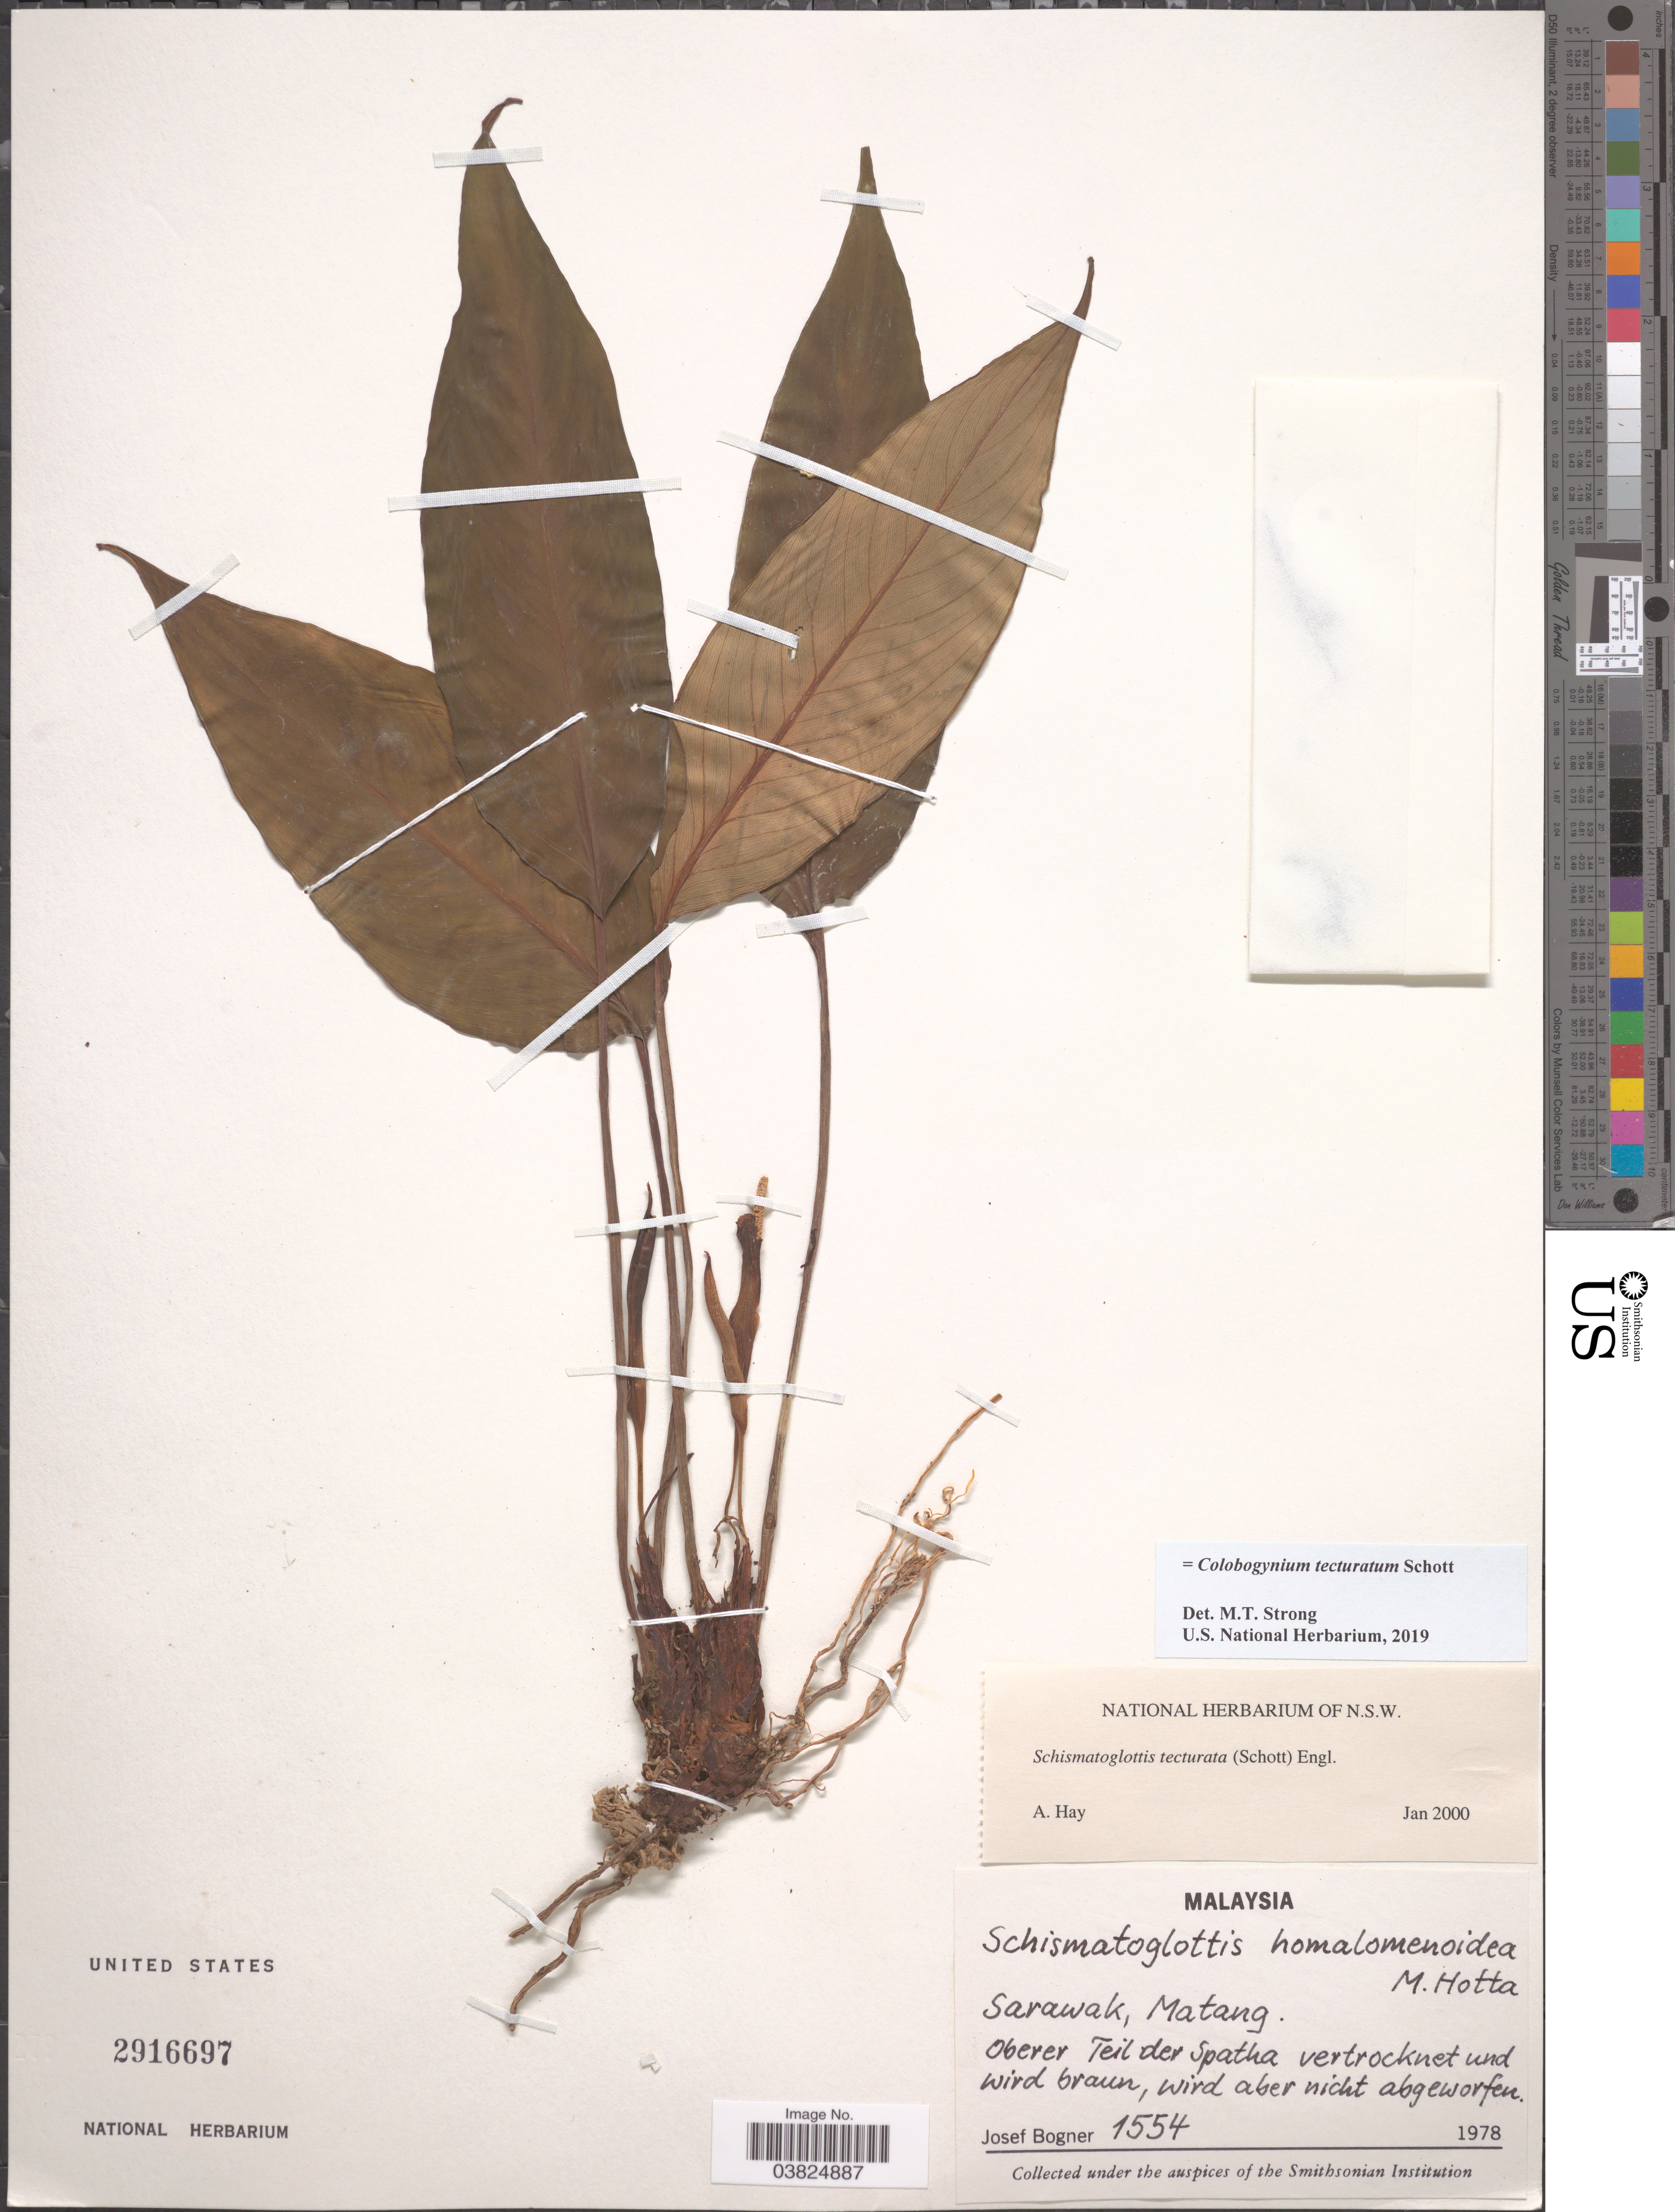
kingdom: Plantae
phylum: Tracheophyta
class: Liliopsida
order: Alismatales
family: Araceae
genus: Colobogynium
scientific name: Colobogynium tecturatum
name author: Schott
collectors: J. Bogner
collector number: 1554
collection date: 1978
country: Malaysia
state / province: Sarawak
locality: Matang.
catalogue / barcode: US 2916697